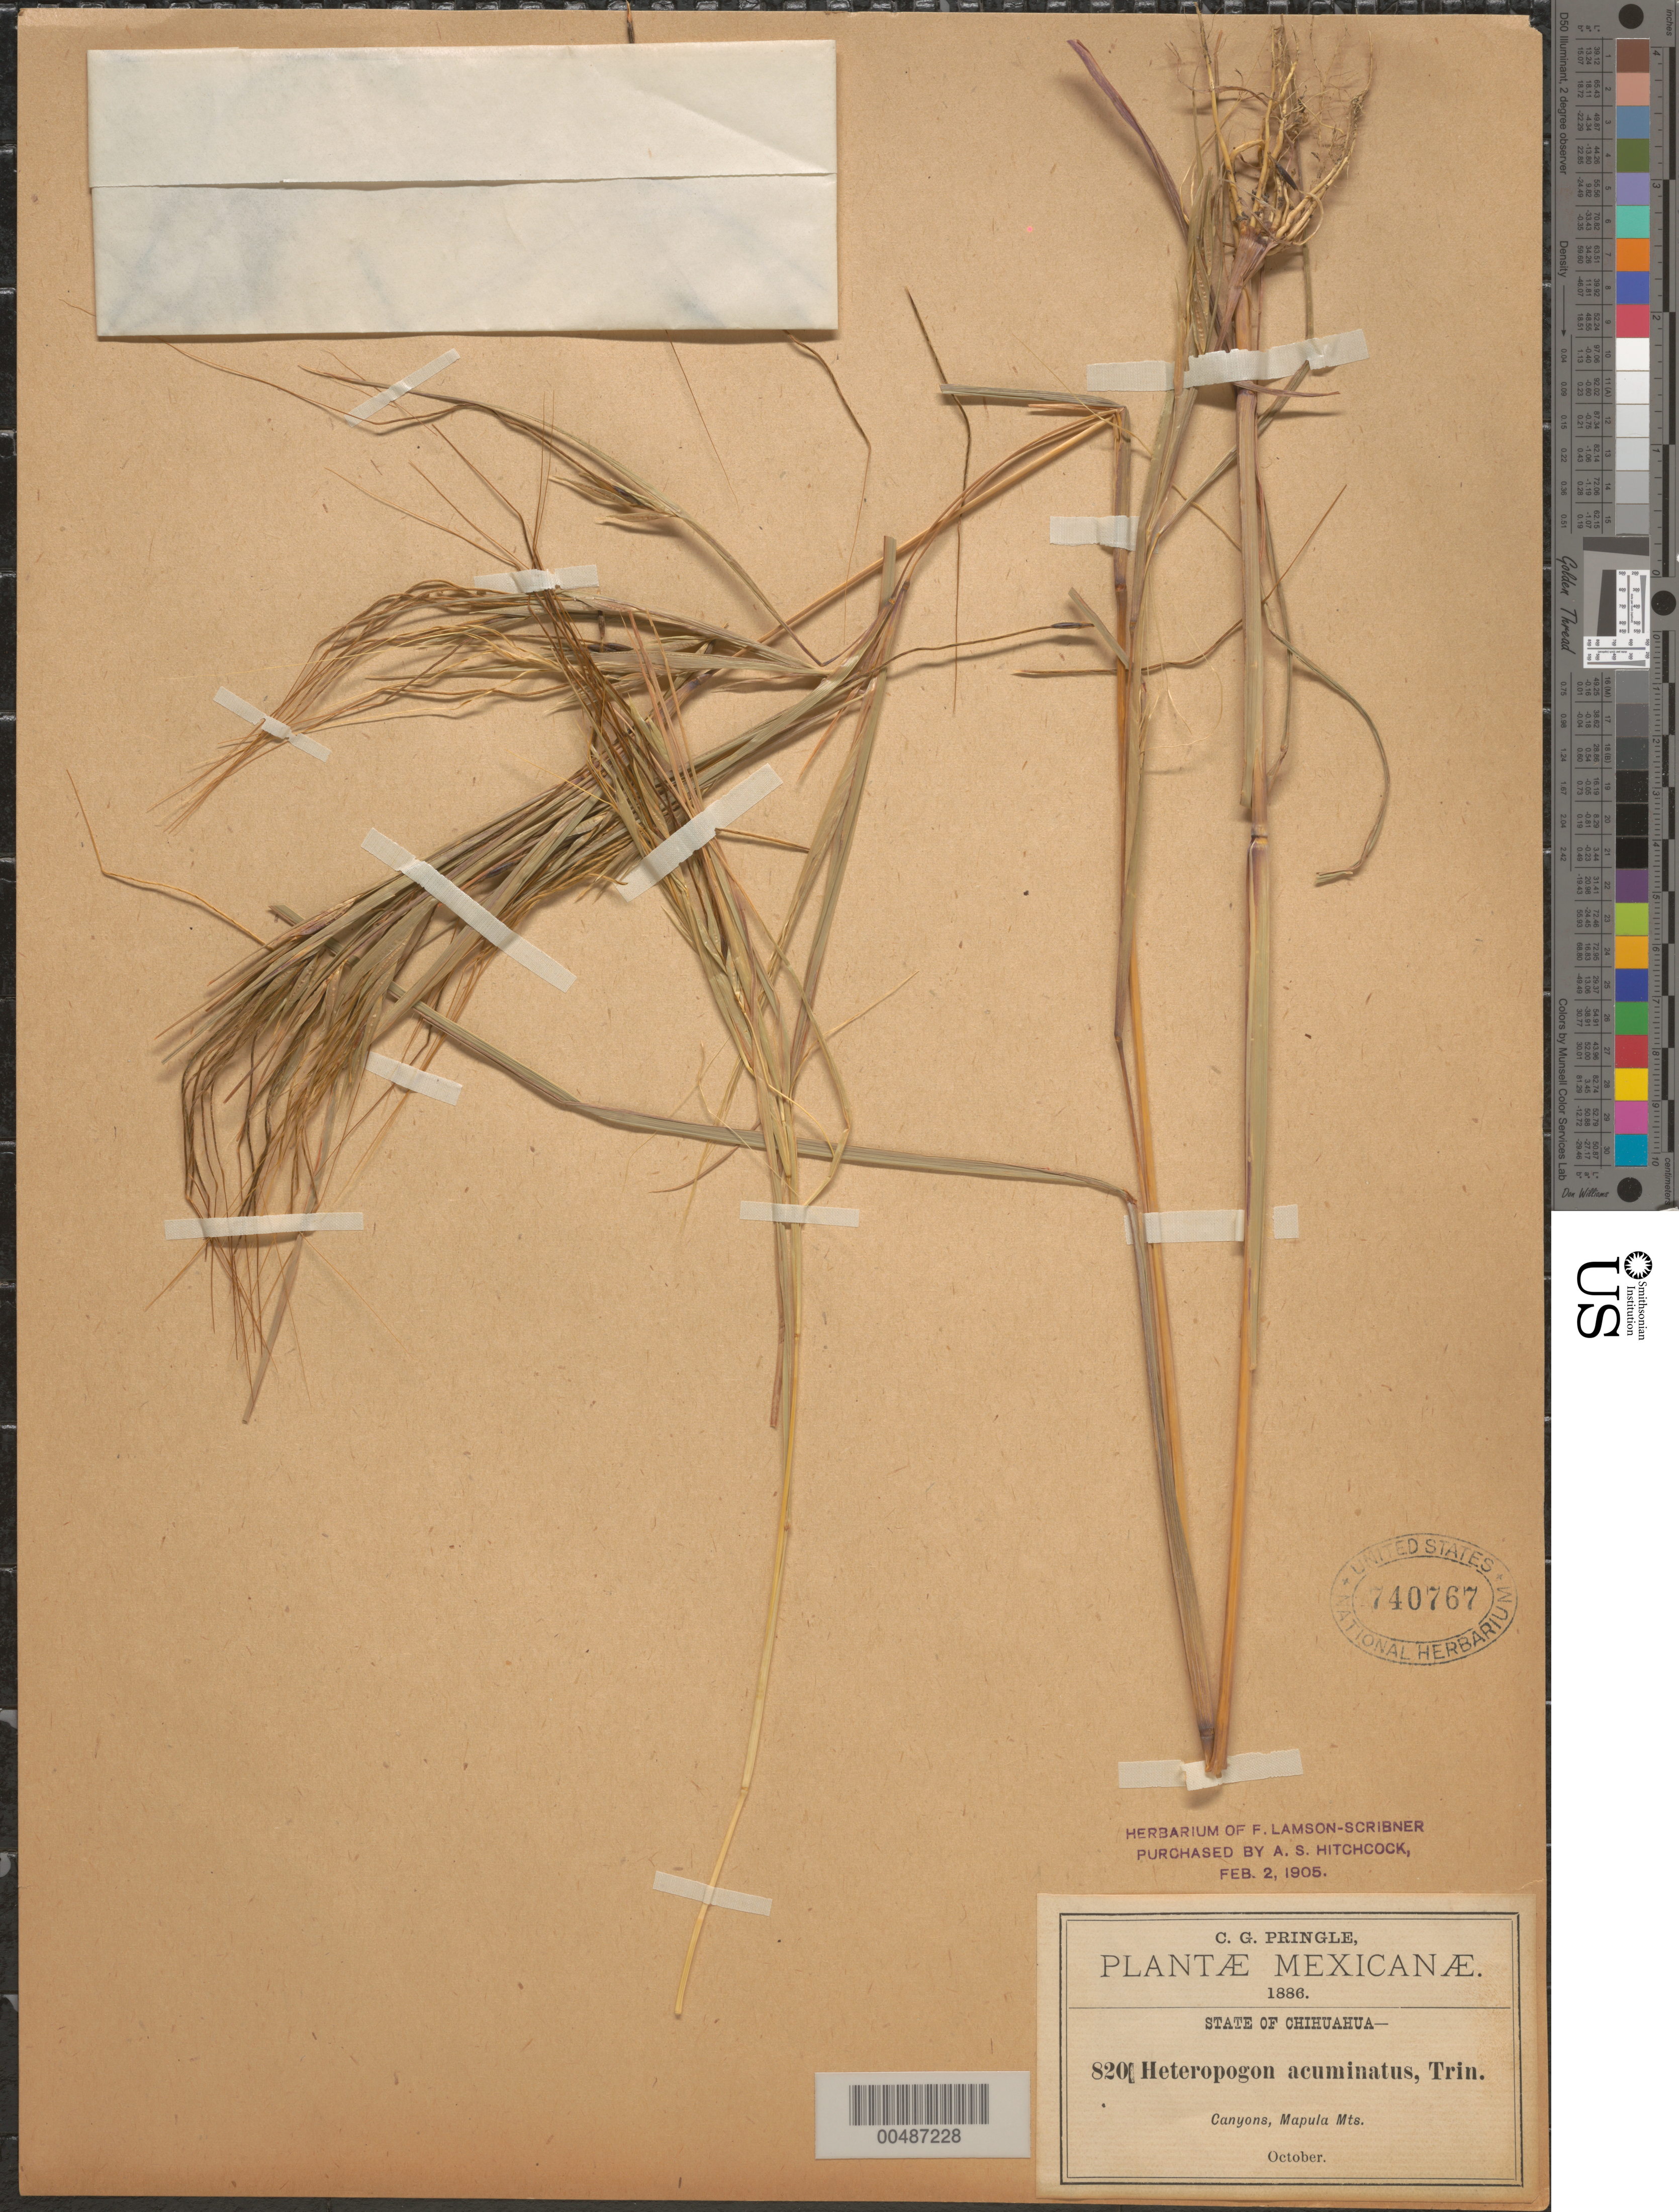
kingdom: Plantae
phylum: Tracheophyta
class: Liliopsida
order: Poales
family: Poaceae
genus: Heteropogon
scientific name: Heteropogon melanocarpus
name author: (Elliott) Benth.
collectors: C. G. Pringle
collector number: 8201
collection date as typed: Oct 1886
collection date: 1886-10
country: Mexico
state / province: Chihuahua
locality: Mapula Mts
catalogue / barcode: US 740767